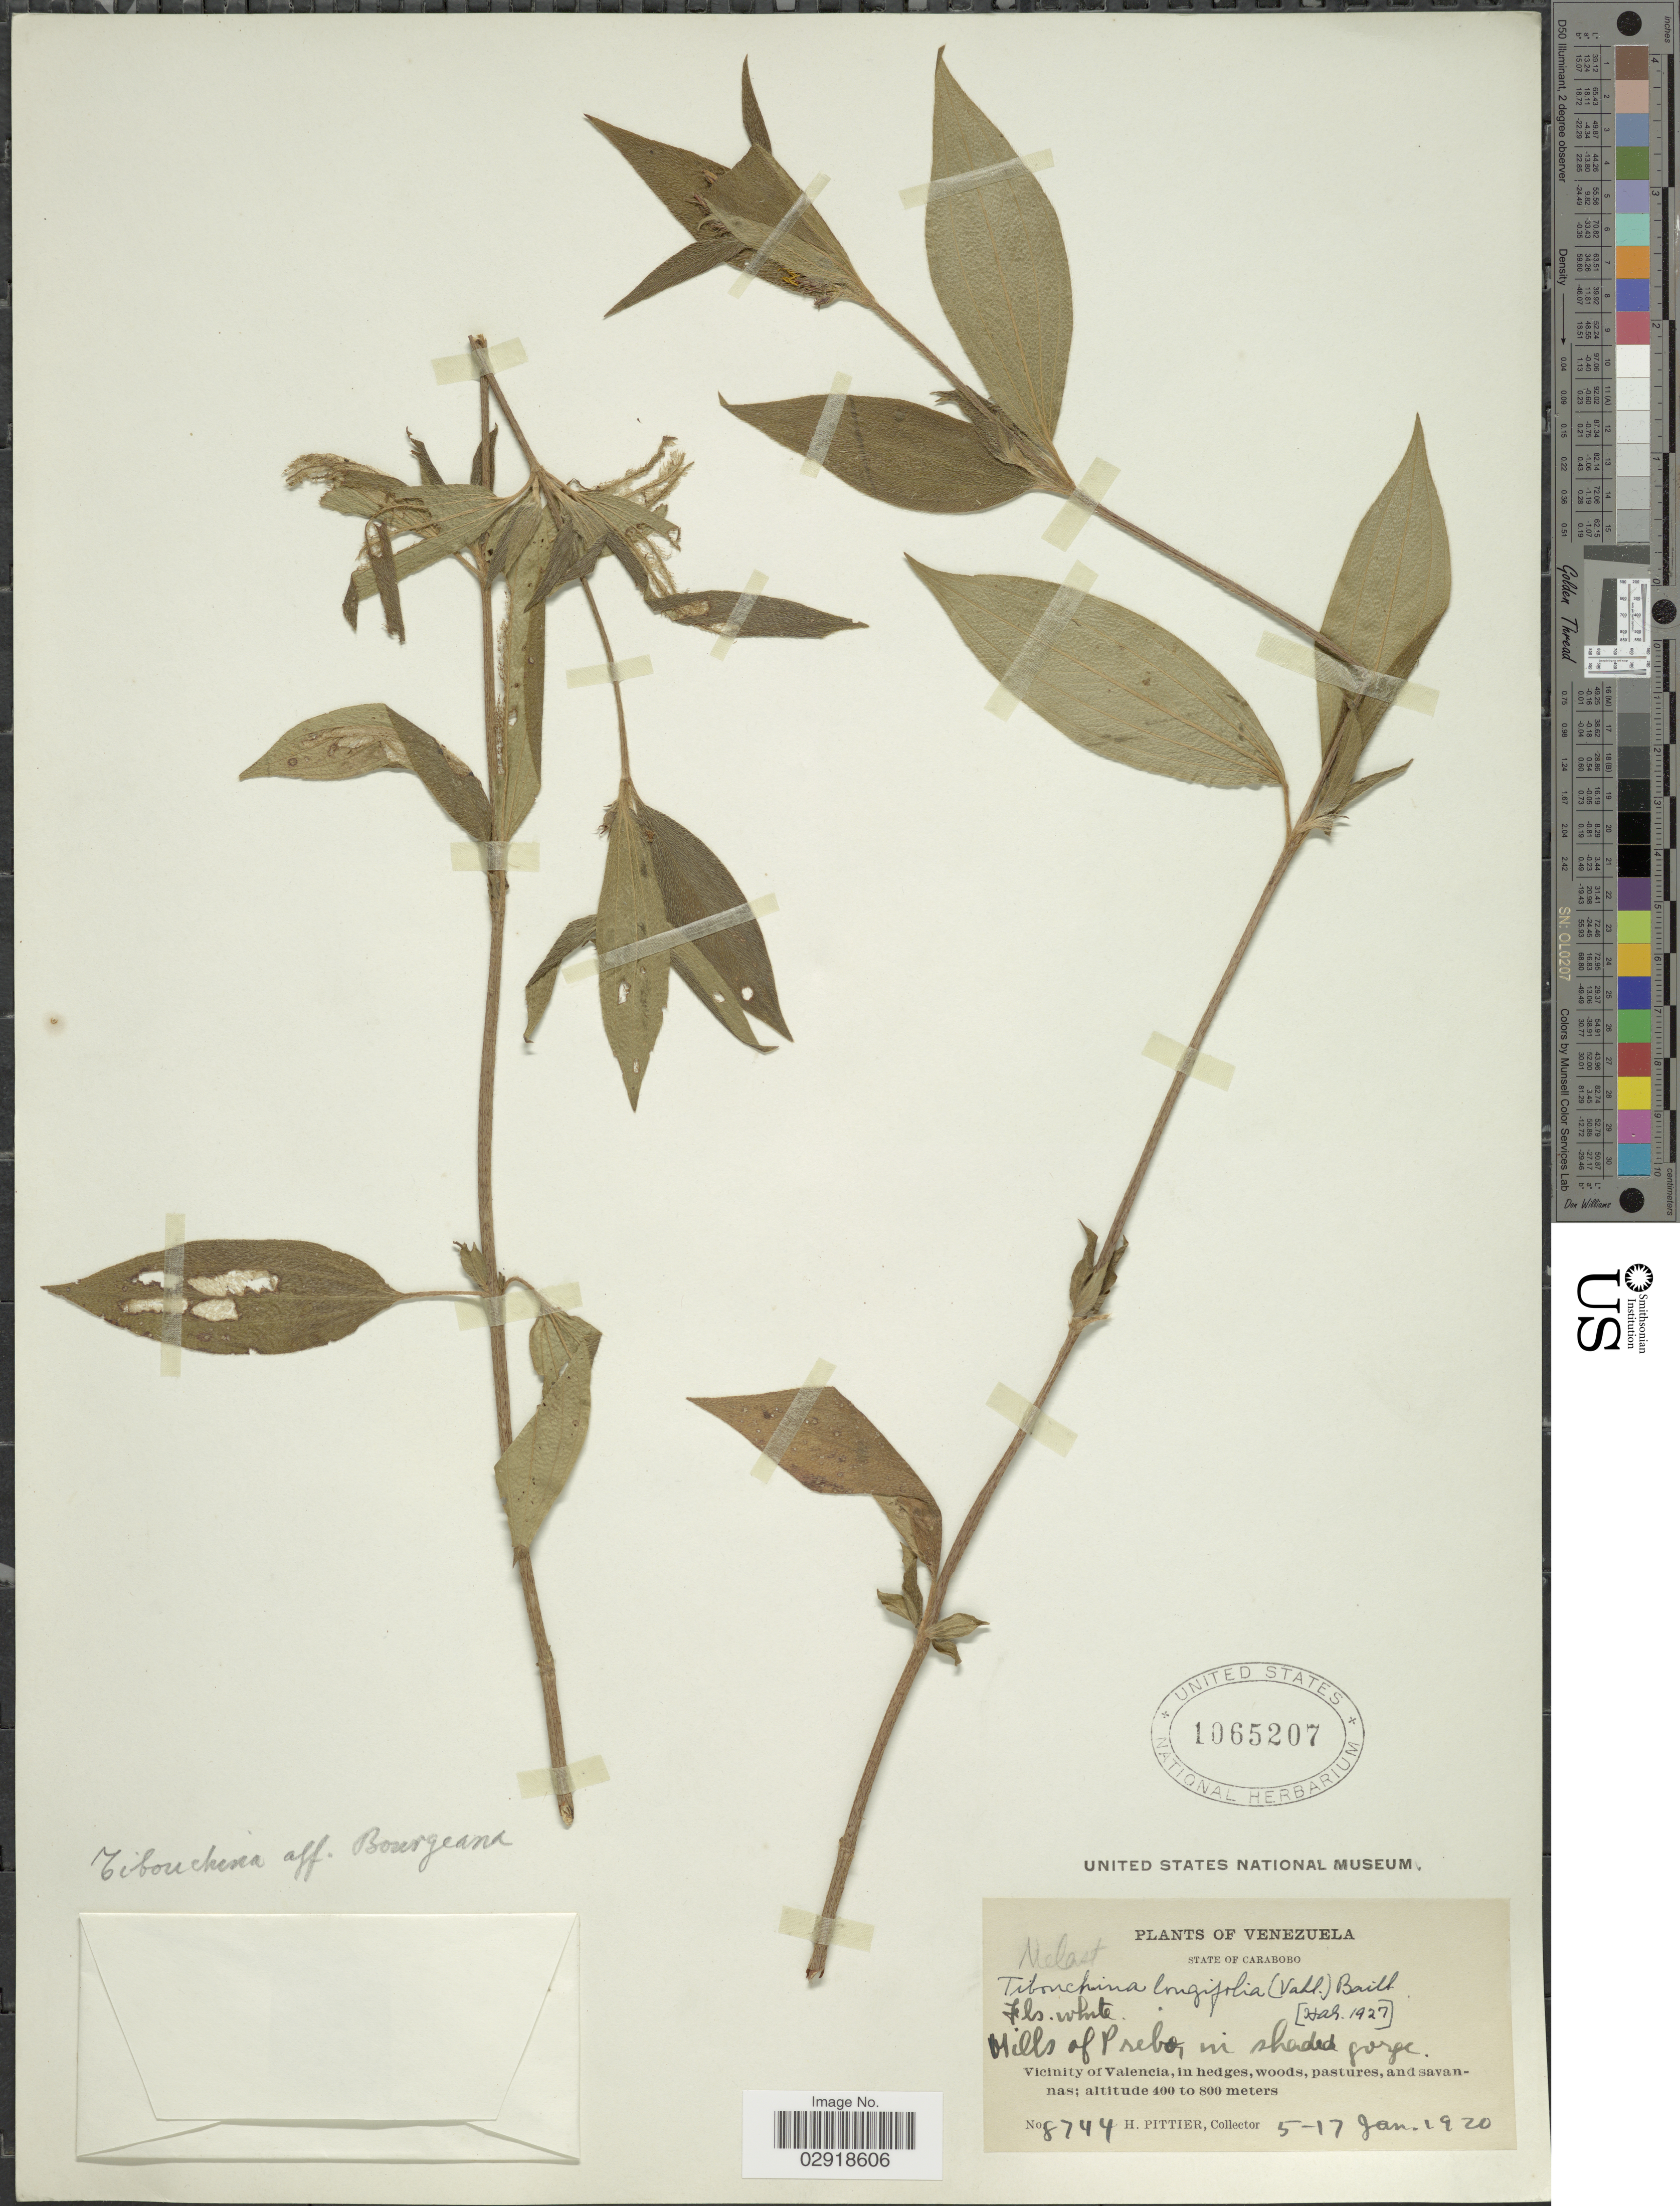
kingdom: Plantae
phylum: Tracheophyta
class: Magnoliopsida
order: Myrtales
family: Melastomataceae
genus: Chaetogastra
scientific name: Chaetogastra longifolia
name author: (Vahl) DC.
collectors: H. F. Pittier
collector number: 8744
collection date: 1920-01-05/1920-01-17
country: Venezuela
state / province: Carabobo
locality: Hills of Prebo, in shaded gorge. Vicinity of Valencia, in hedges, woods, pastures, and savannas.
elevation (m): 400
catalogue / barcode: US 1065207